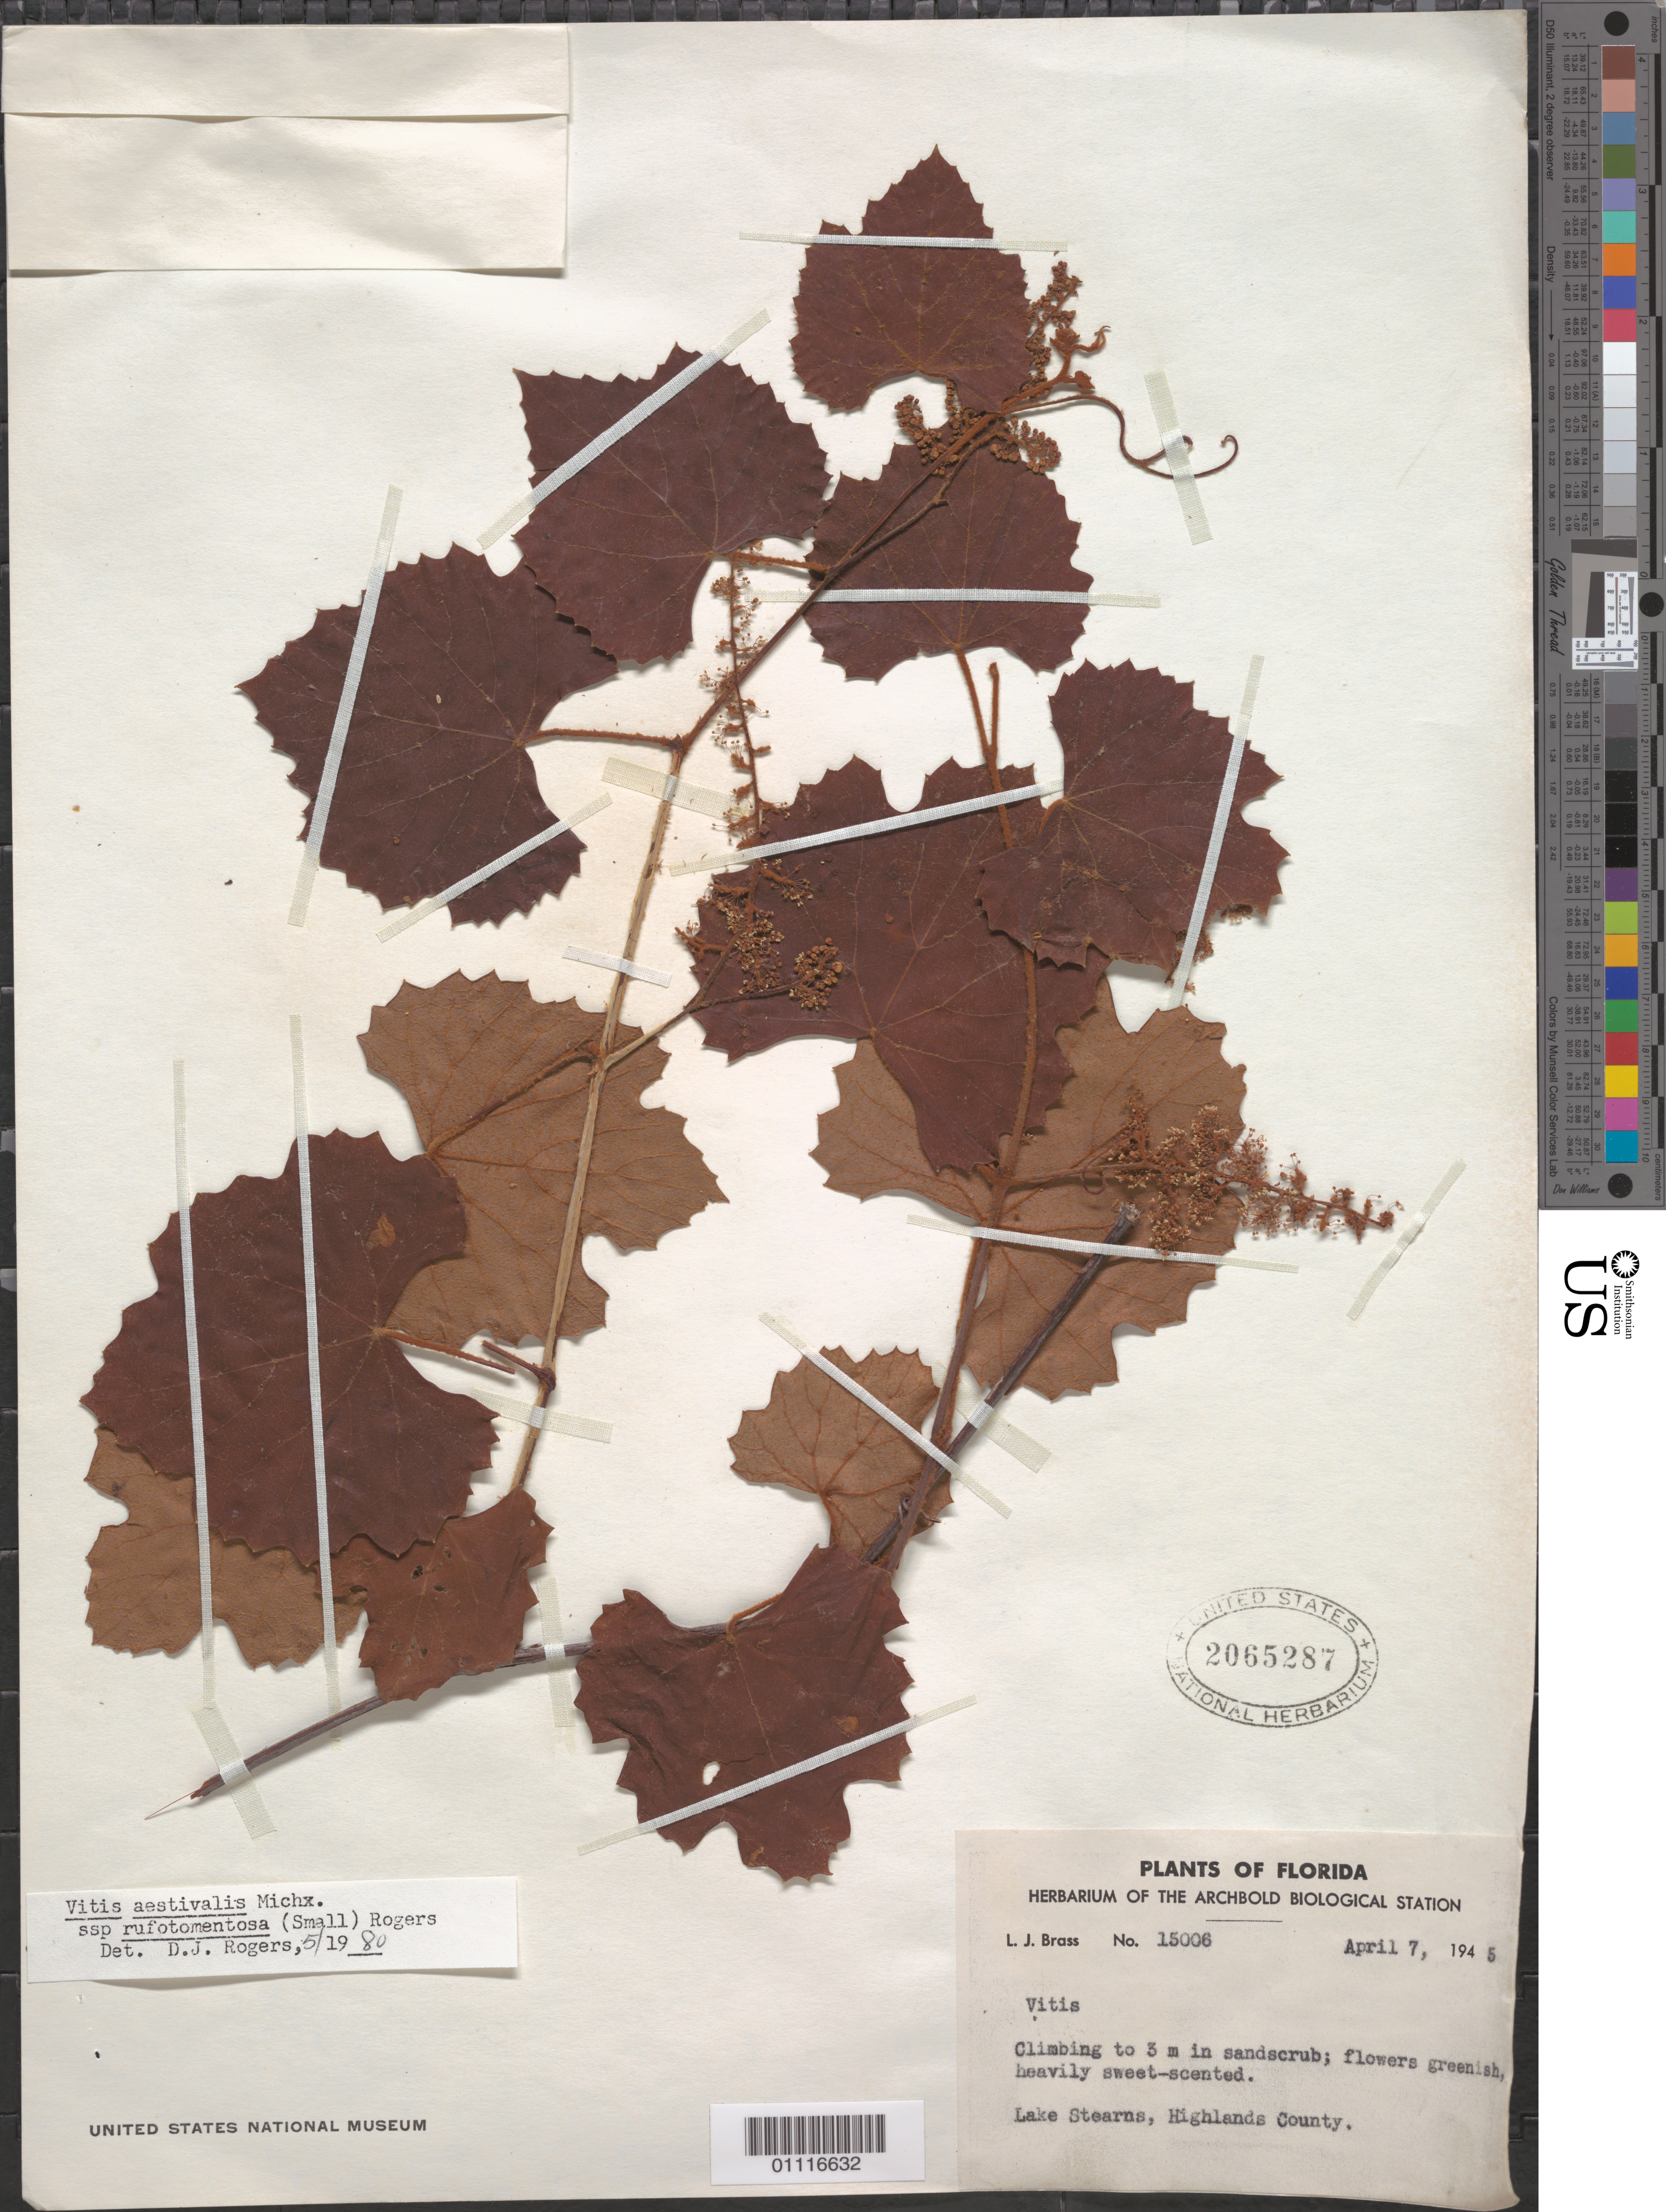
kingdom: Plantae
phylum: Tracheophyta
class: Magnoliopsida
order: Vitales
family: Vitaceae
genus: Vitis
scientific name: Vitis aestivalis subsp. rufotomentosa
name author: Michx.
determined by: Rogers, D. J.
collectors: L. J. Brass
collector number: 15006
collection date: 1945-04-07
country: United States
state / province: Florida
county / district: Highlands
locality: Lake Stearns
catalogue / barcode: US 2065287